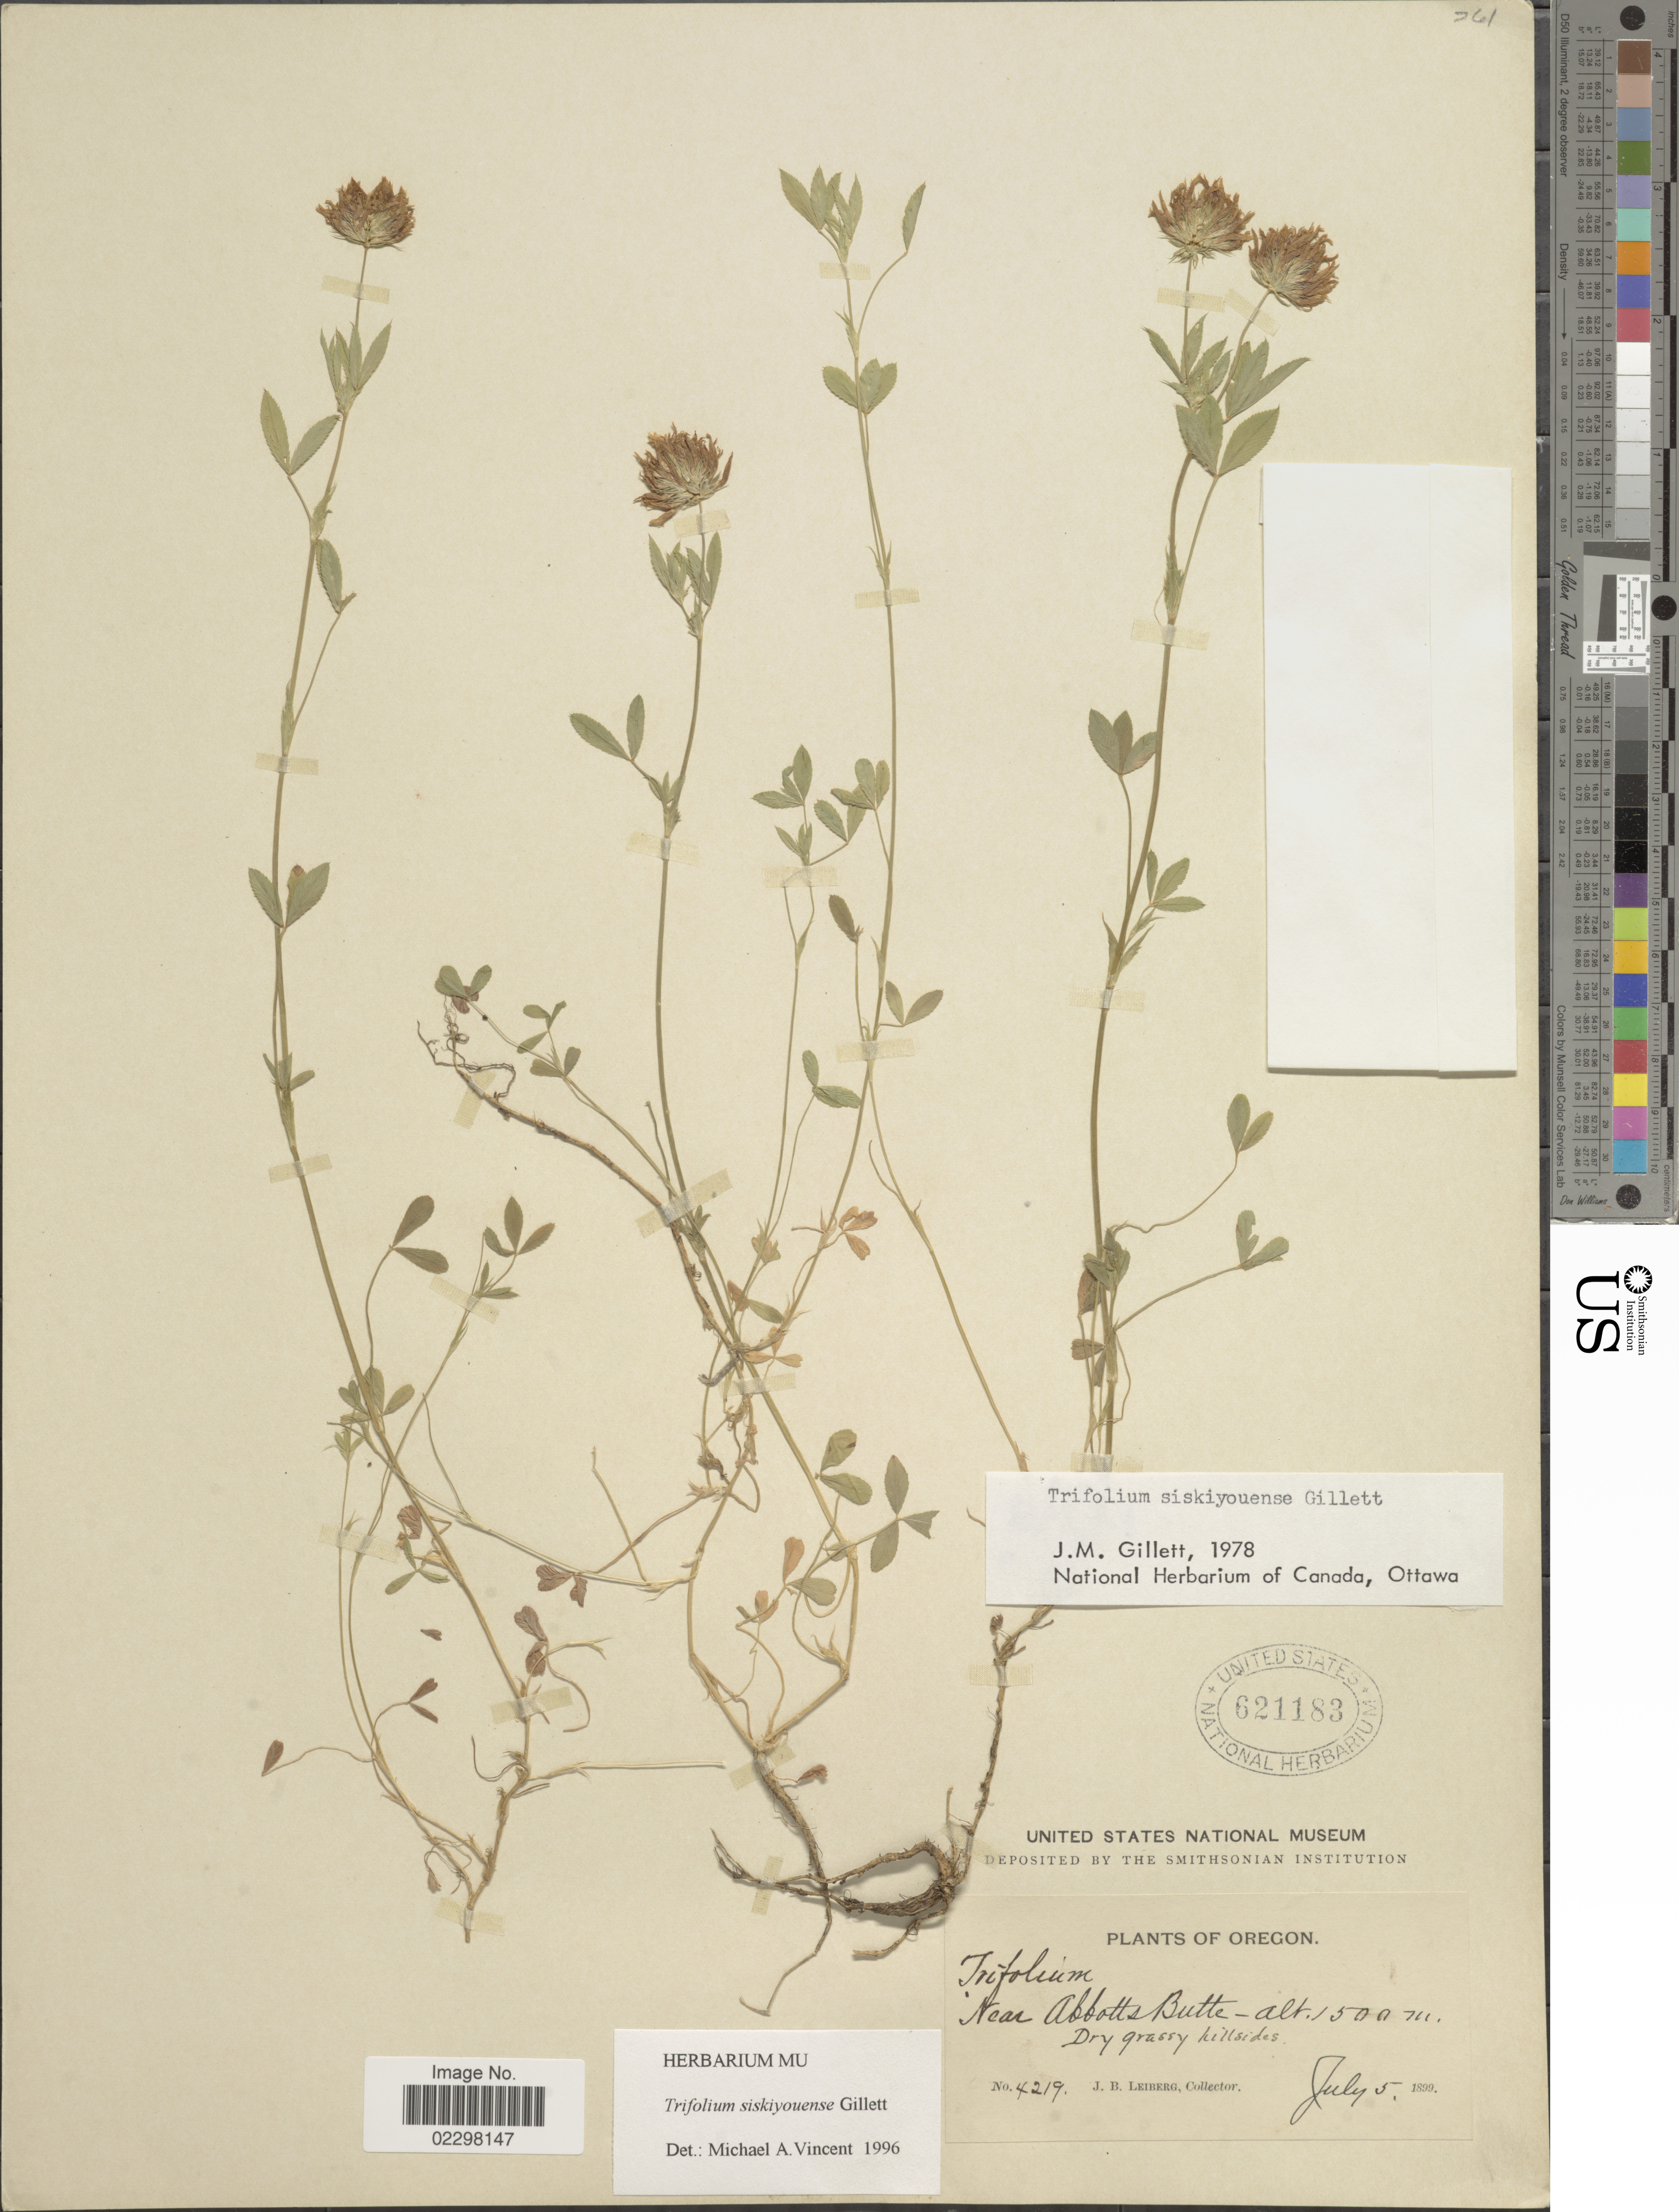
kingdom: Plantae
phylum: Tracheophyta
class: Magnoliopsida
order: Fabales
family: Fabaceae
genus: Trifolium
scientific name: Trifolium siskiyouense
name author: J.M. Gillett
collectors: J. B. Leiberg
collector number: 4219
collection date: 1899-07-05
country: United States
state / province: Oregon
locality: Near Abbotts Butte, dry grassy hillsides.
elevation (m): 1500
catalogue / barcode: US 621183